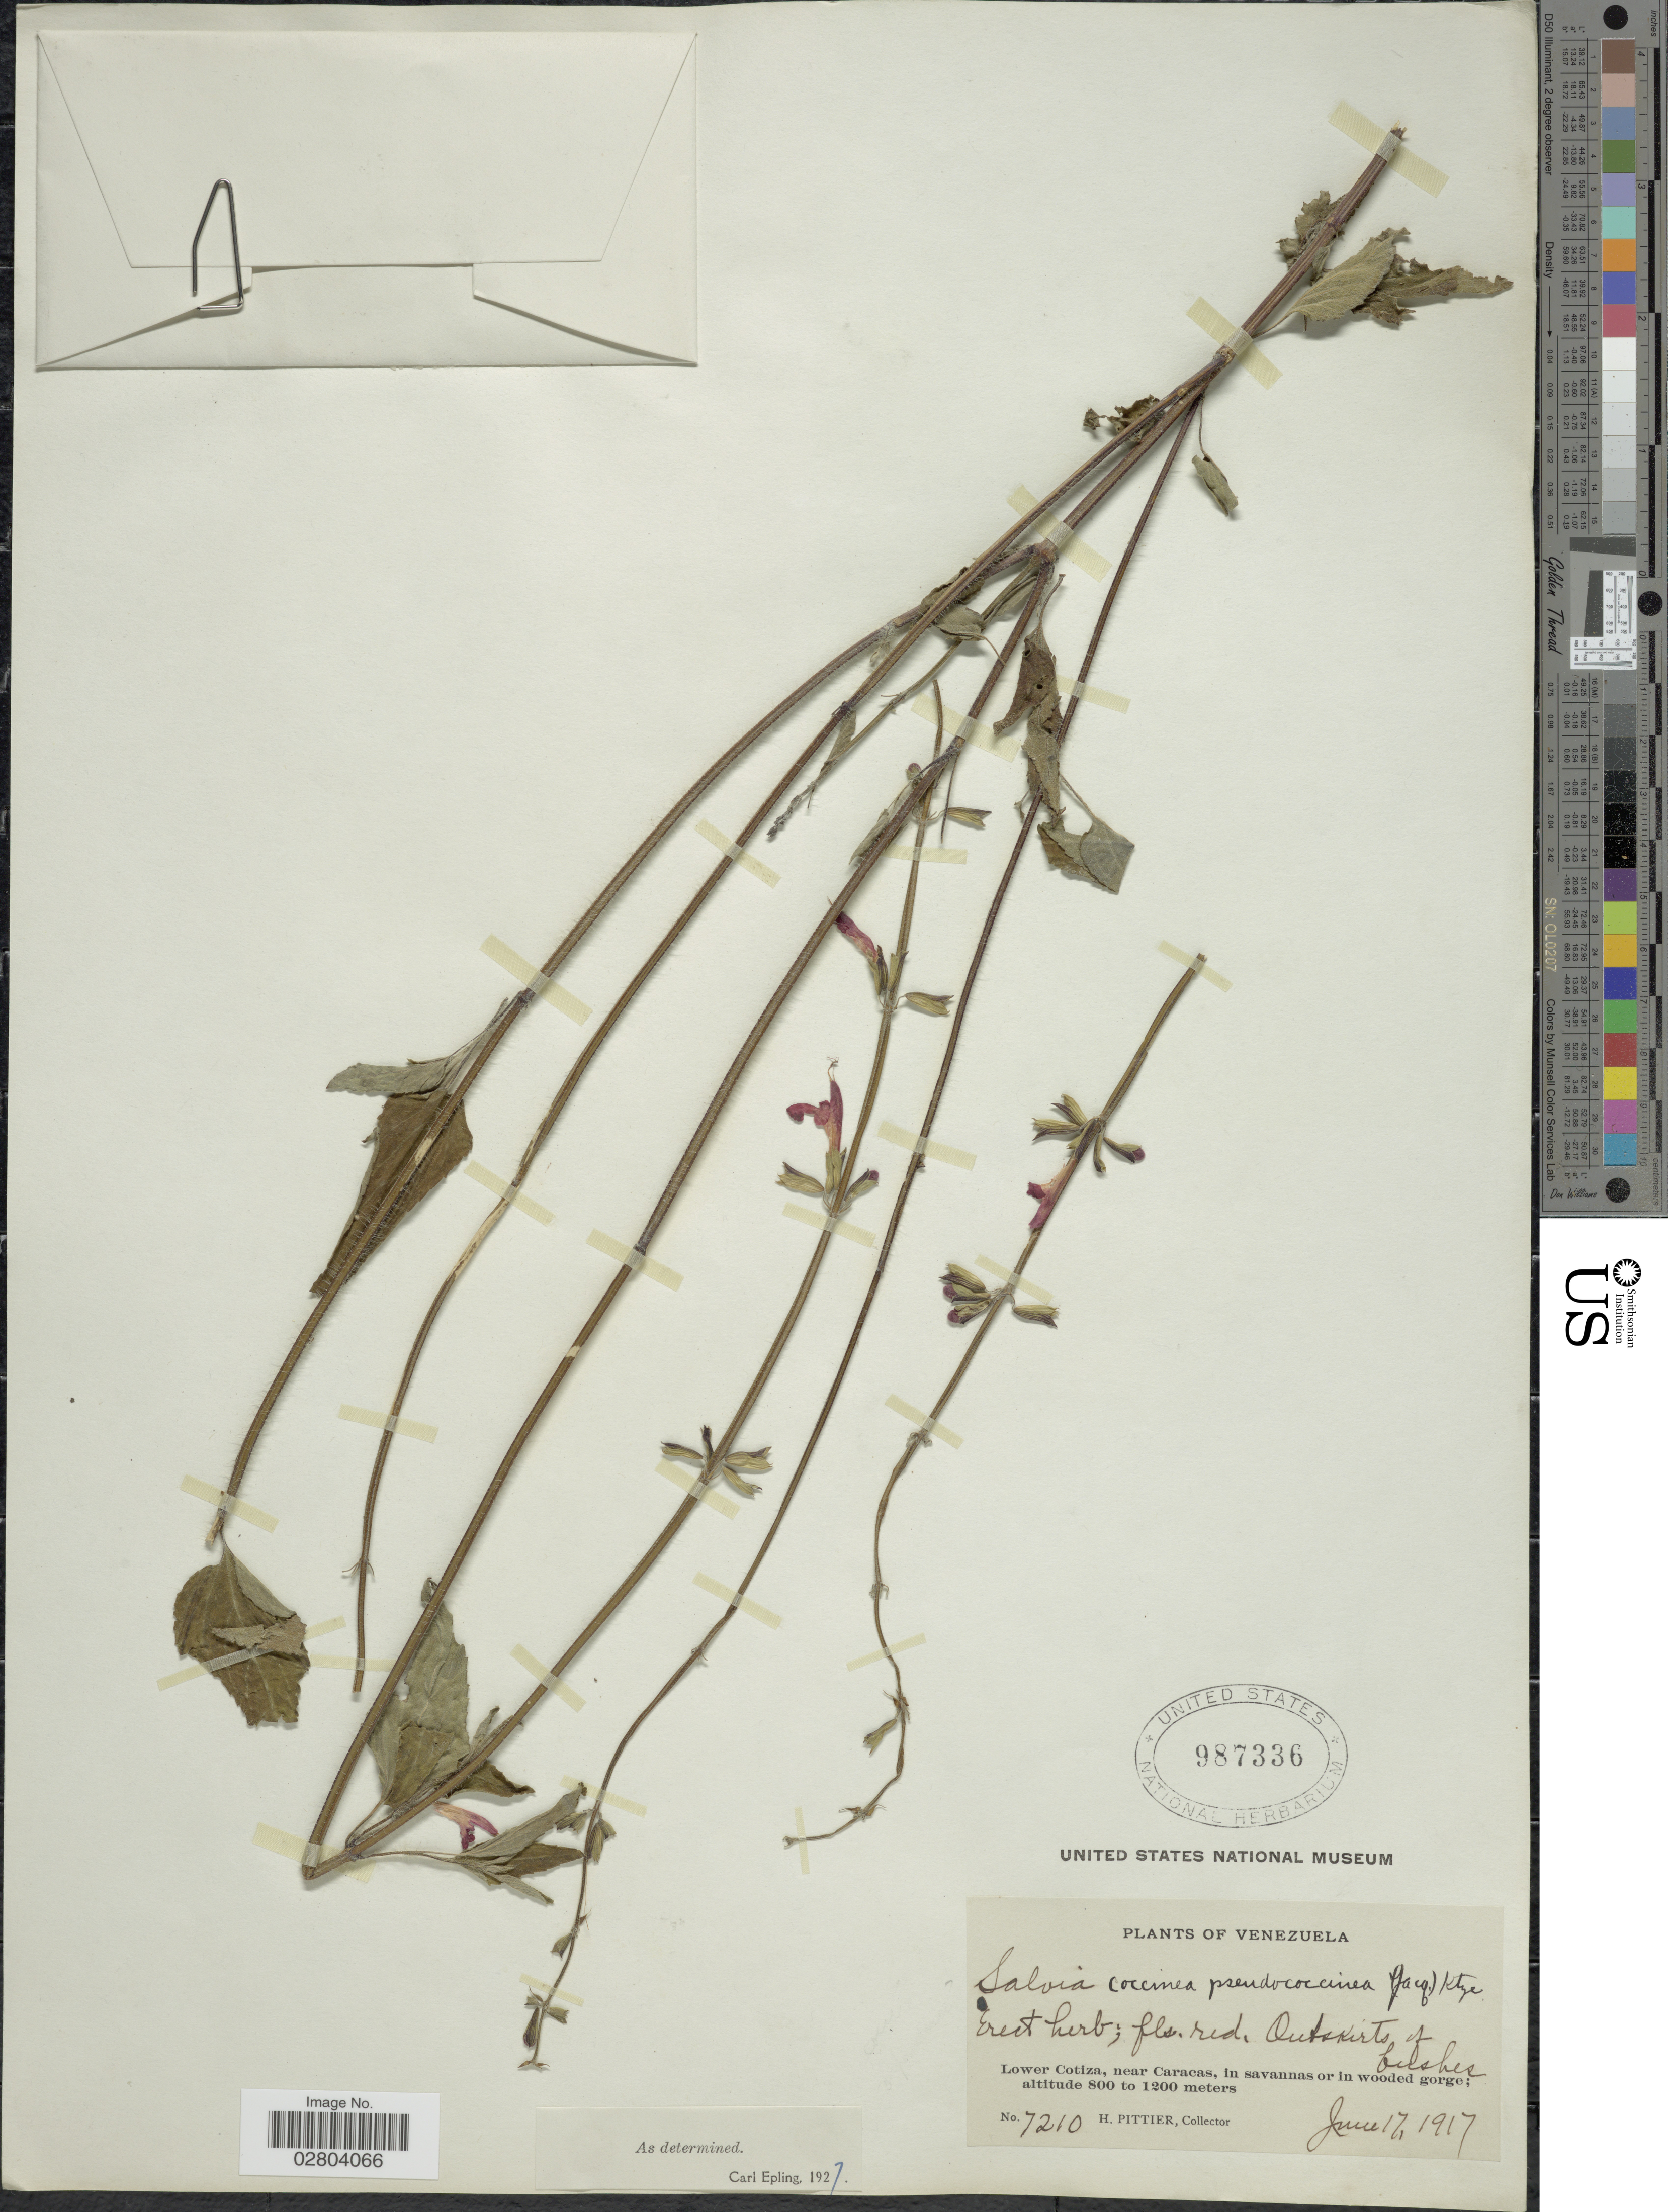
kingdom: Plantae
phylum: Tracheophyta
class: Magnoliopsida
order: Lamiales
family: Lamiaceae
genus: Salvia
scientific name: Salvia coccinea 'Naples Lavender'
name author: L. f. ex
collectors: H. F. Pittier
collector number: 7210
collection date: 1917-06-17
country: Venezuela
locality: Lower Cotiza, near Caracas, in savannas or in wooded gorge.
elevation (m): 800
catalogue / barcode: US 987336